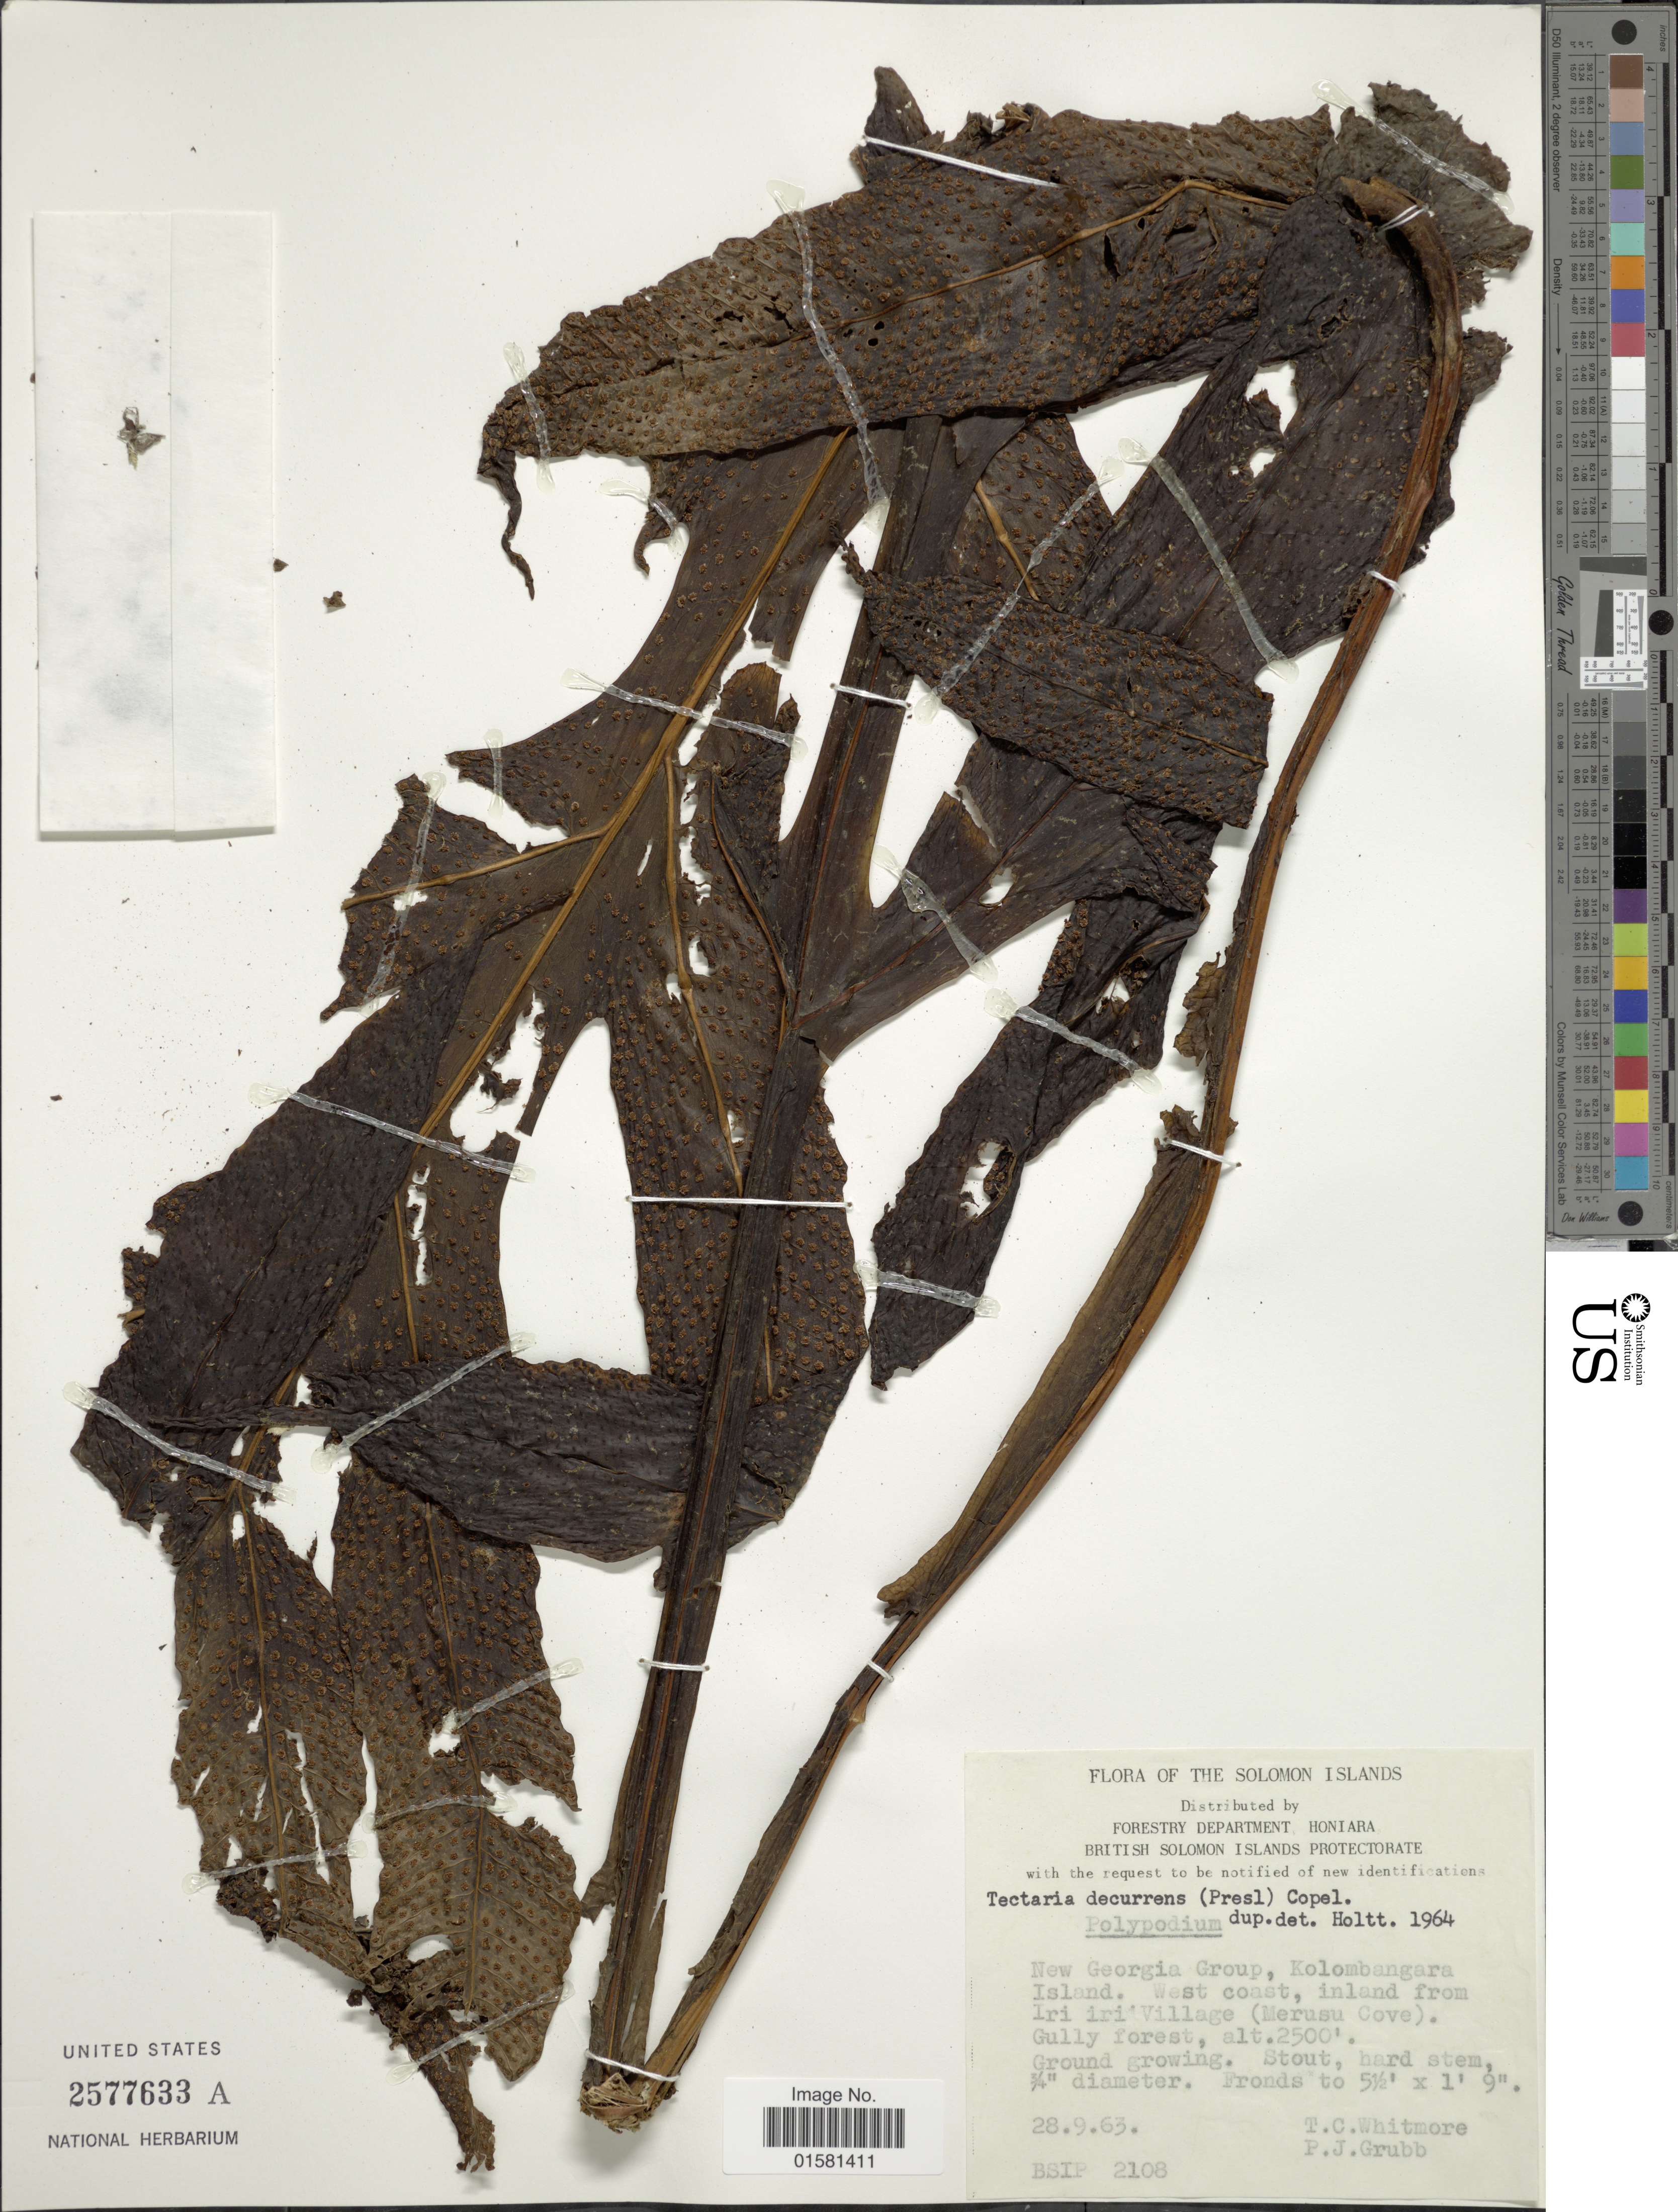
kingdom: Plantae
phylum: Tracheophyta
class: Polypodiopsida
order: Polypodiales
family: Tectariaceae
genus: Tectaria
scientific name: Tectaria decurrens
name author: (Presel.) Copel. in Elmer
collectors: T. C. Whitmore & P. J. Grubb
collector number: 2108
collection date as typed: Transcribed d/m/y: 28/9/63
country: Solomon Islands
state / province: Solomon Islands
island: Kolombangara [Nduke]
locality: Solomon Islands, New Georgia Group, Kolombangara Island. West coast, inland from Iri ir village (Merusu Cove). Gully forest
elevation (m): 762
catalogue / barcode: US 2577633A